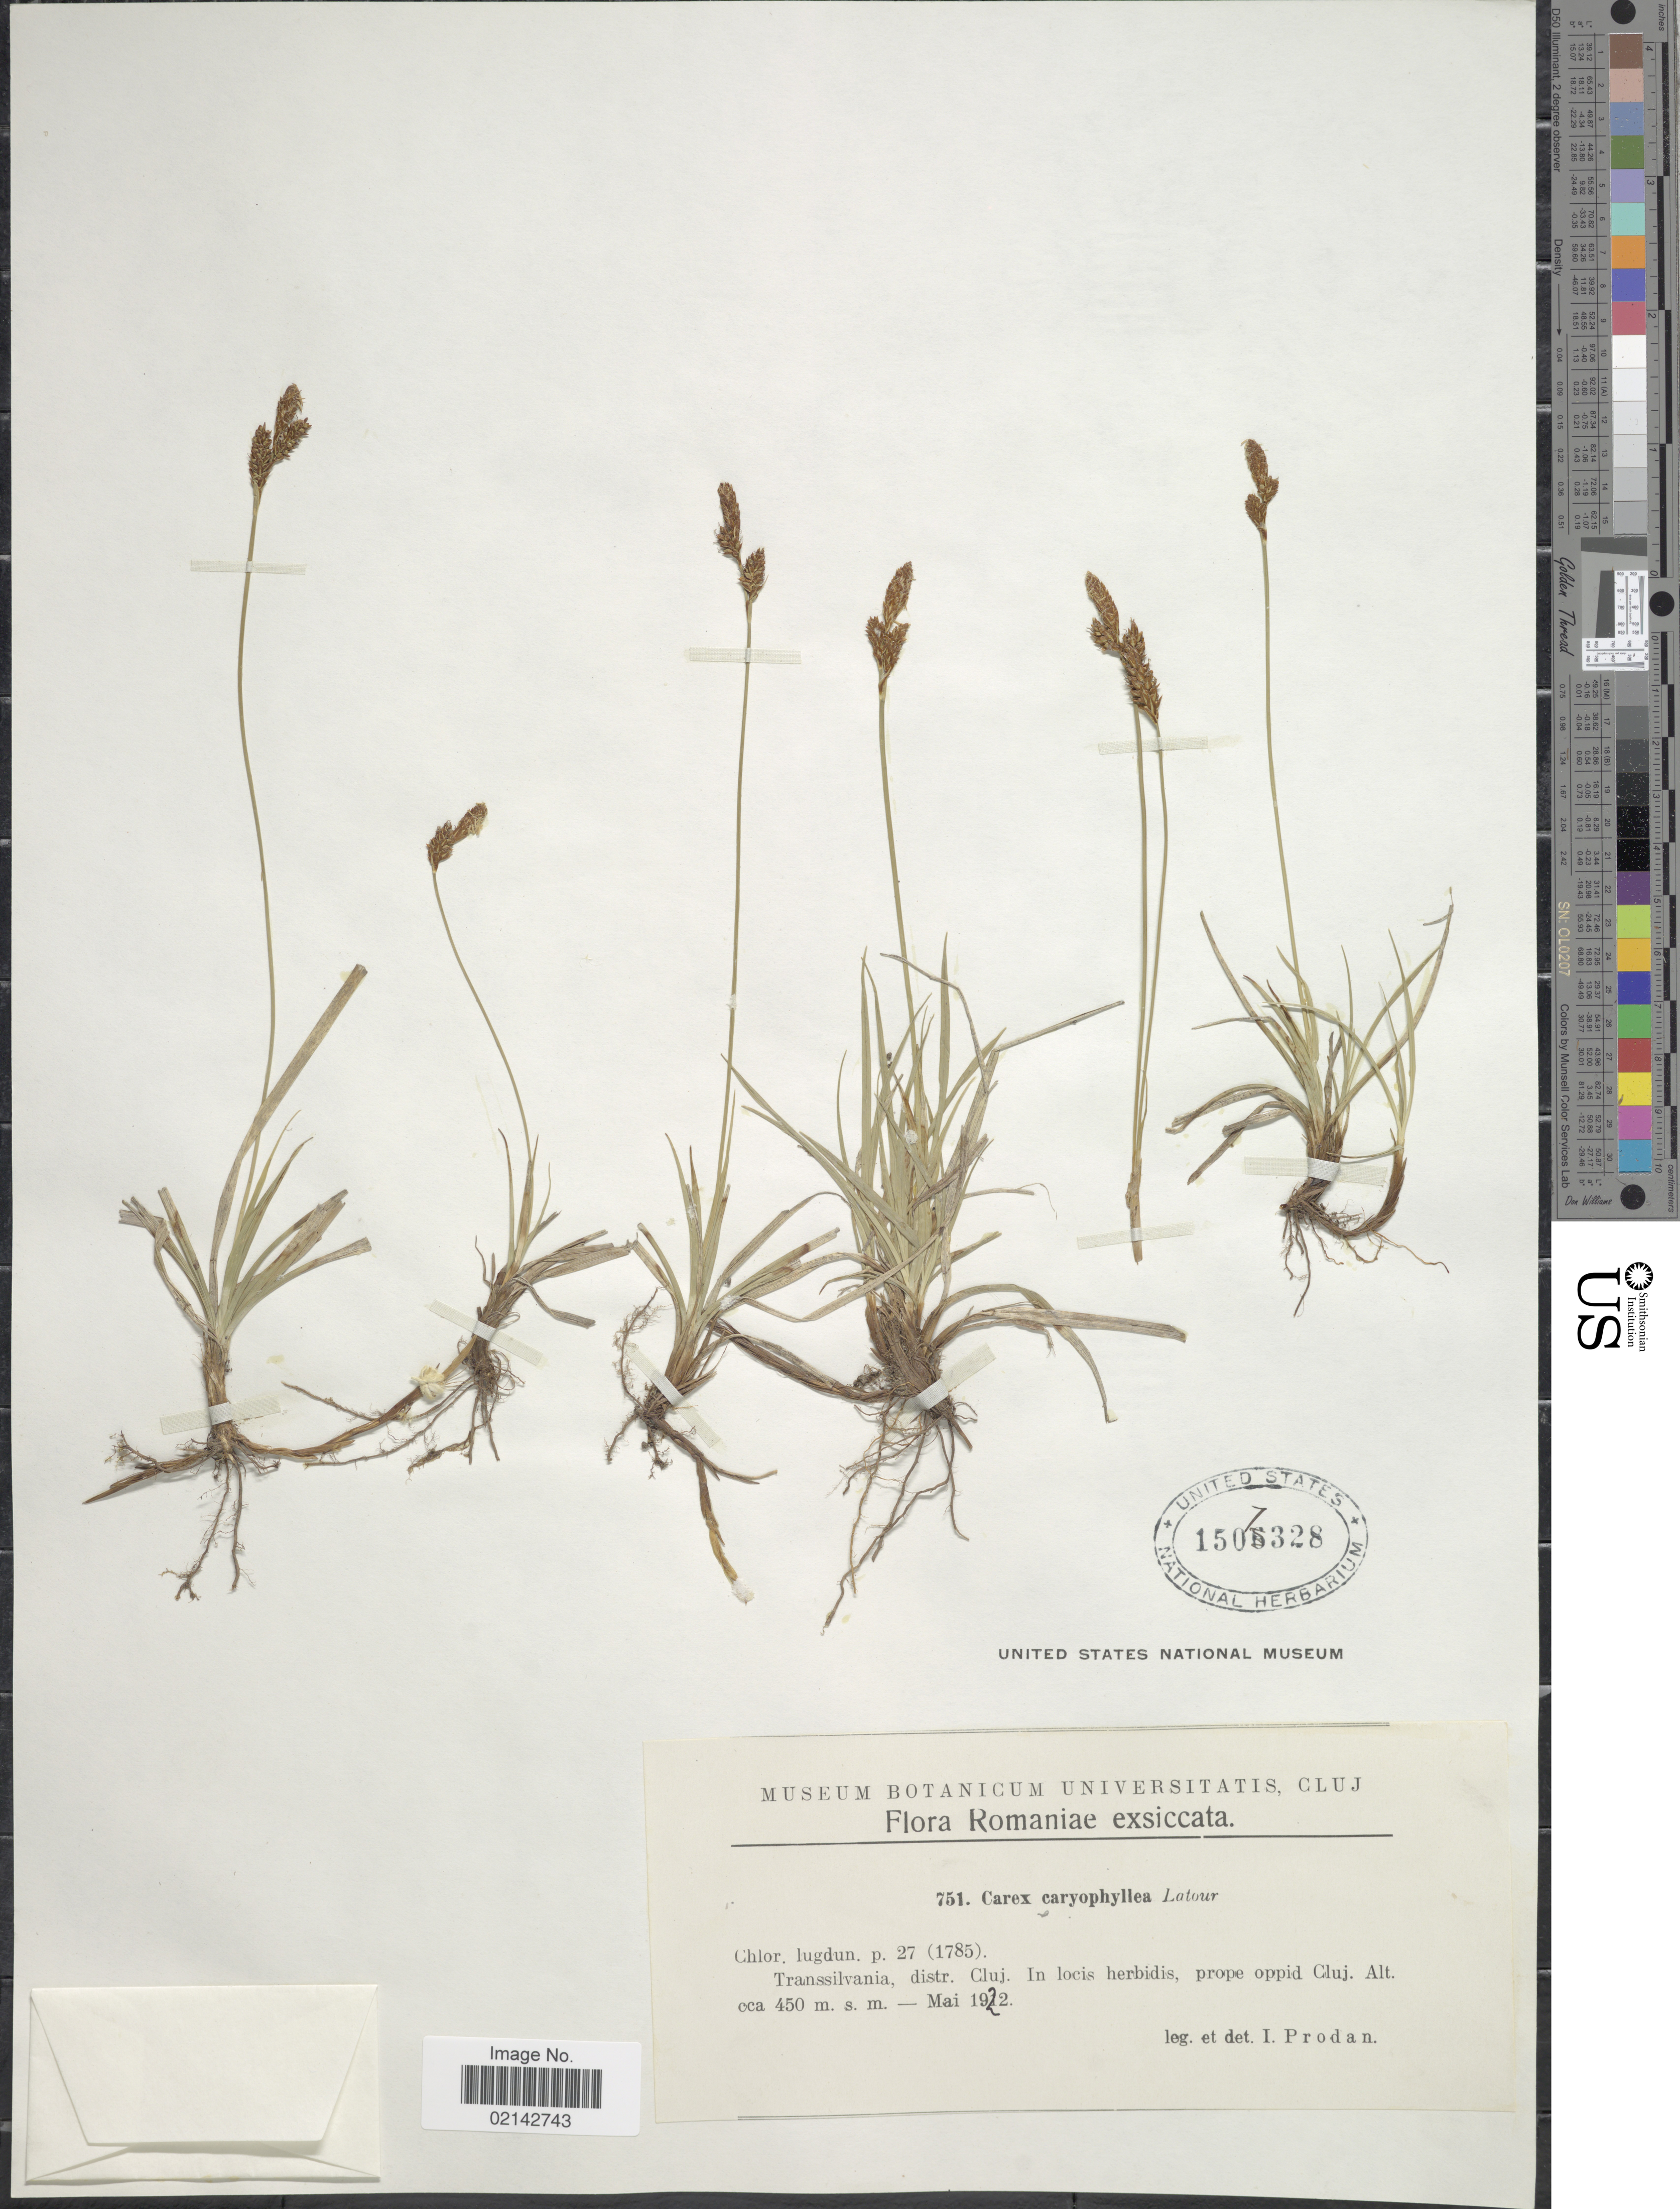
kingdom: Plantae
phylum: Tracheophyta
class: Liliopsida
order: Poales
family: Cyperaceae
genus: Carex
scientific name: Carex caryophyllea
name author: Latourr.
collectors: I. Prodán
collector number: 751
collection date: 1922-05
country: Romania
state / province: Cluj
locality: Romaniae, Chlor, lugdun, Transsilvania, distr. Cluj, in locis herbidis, prope oppid Cluj.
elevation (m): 450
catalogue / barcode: US 1501328